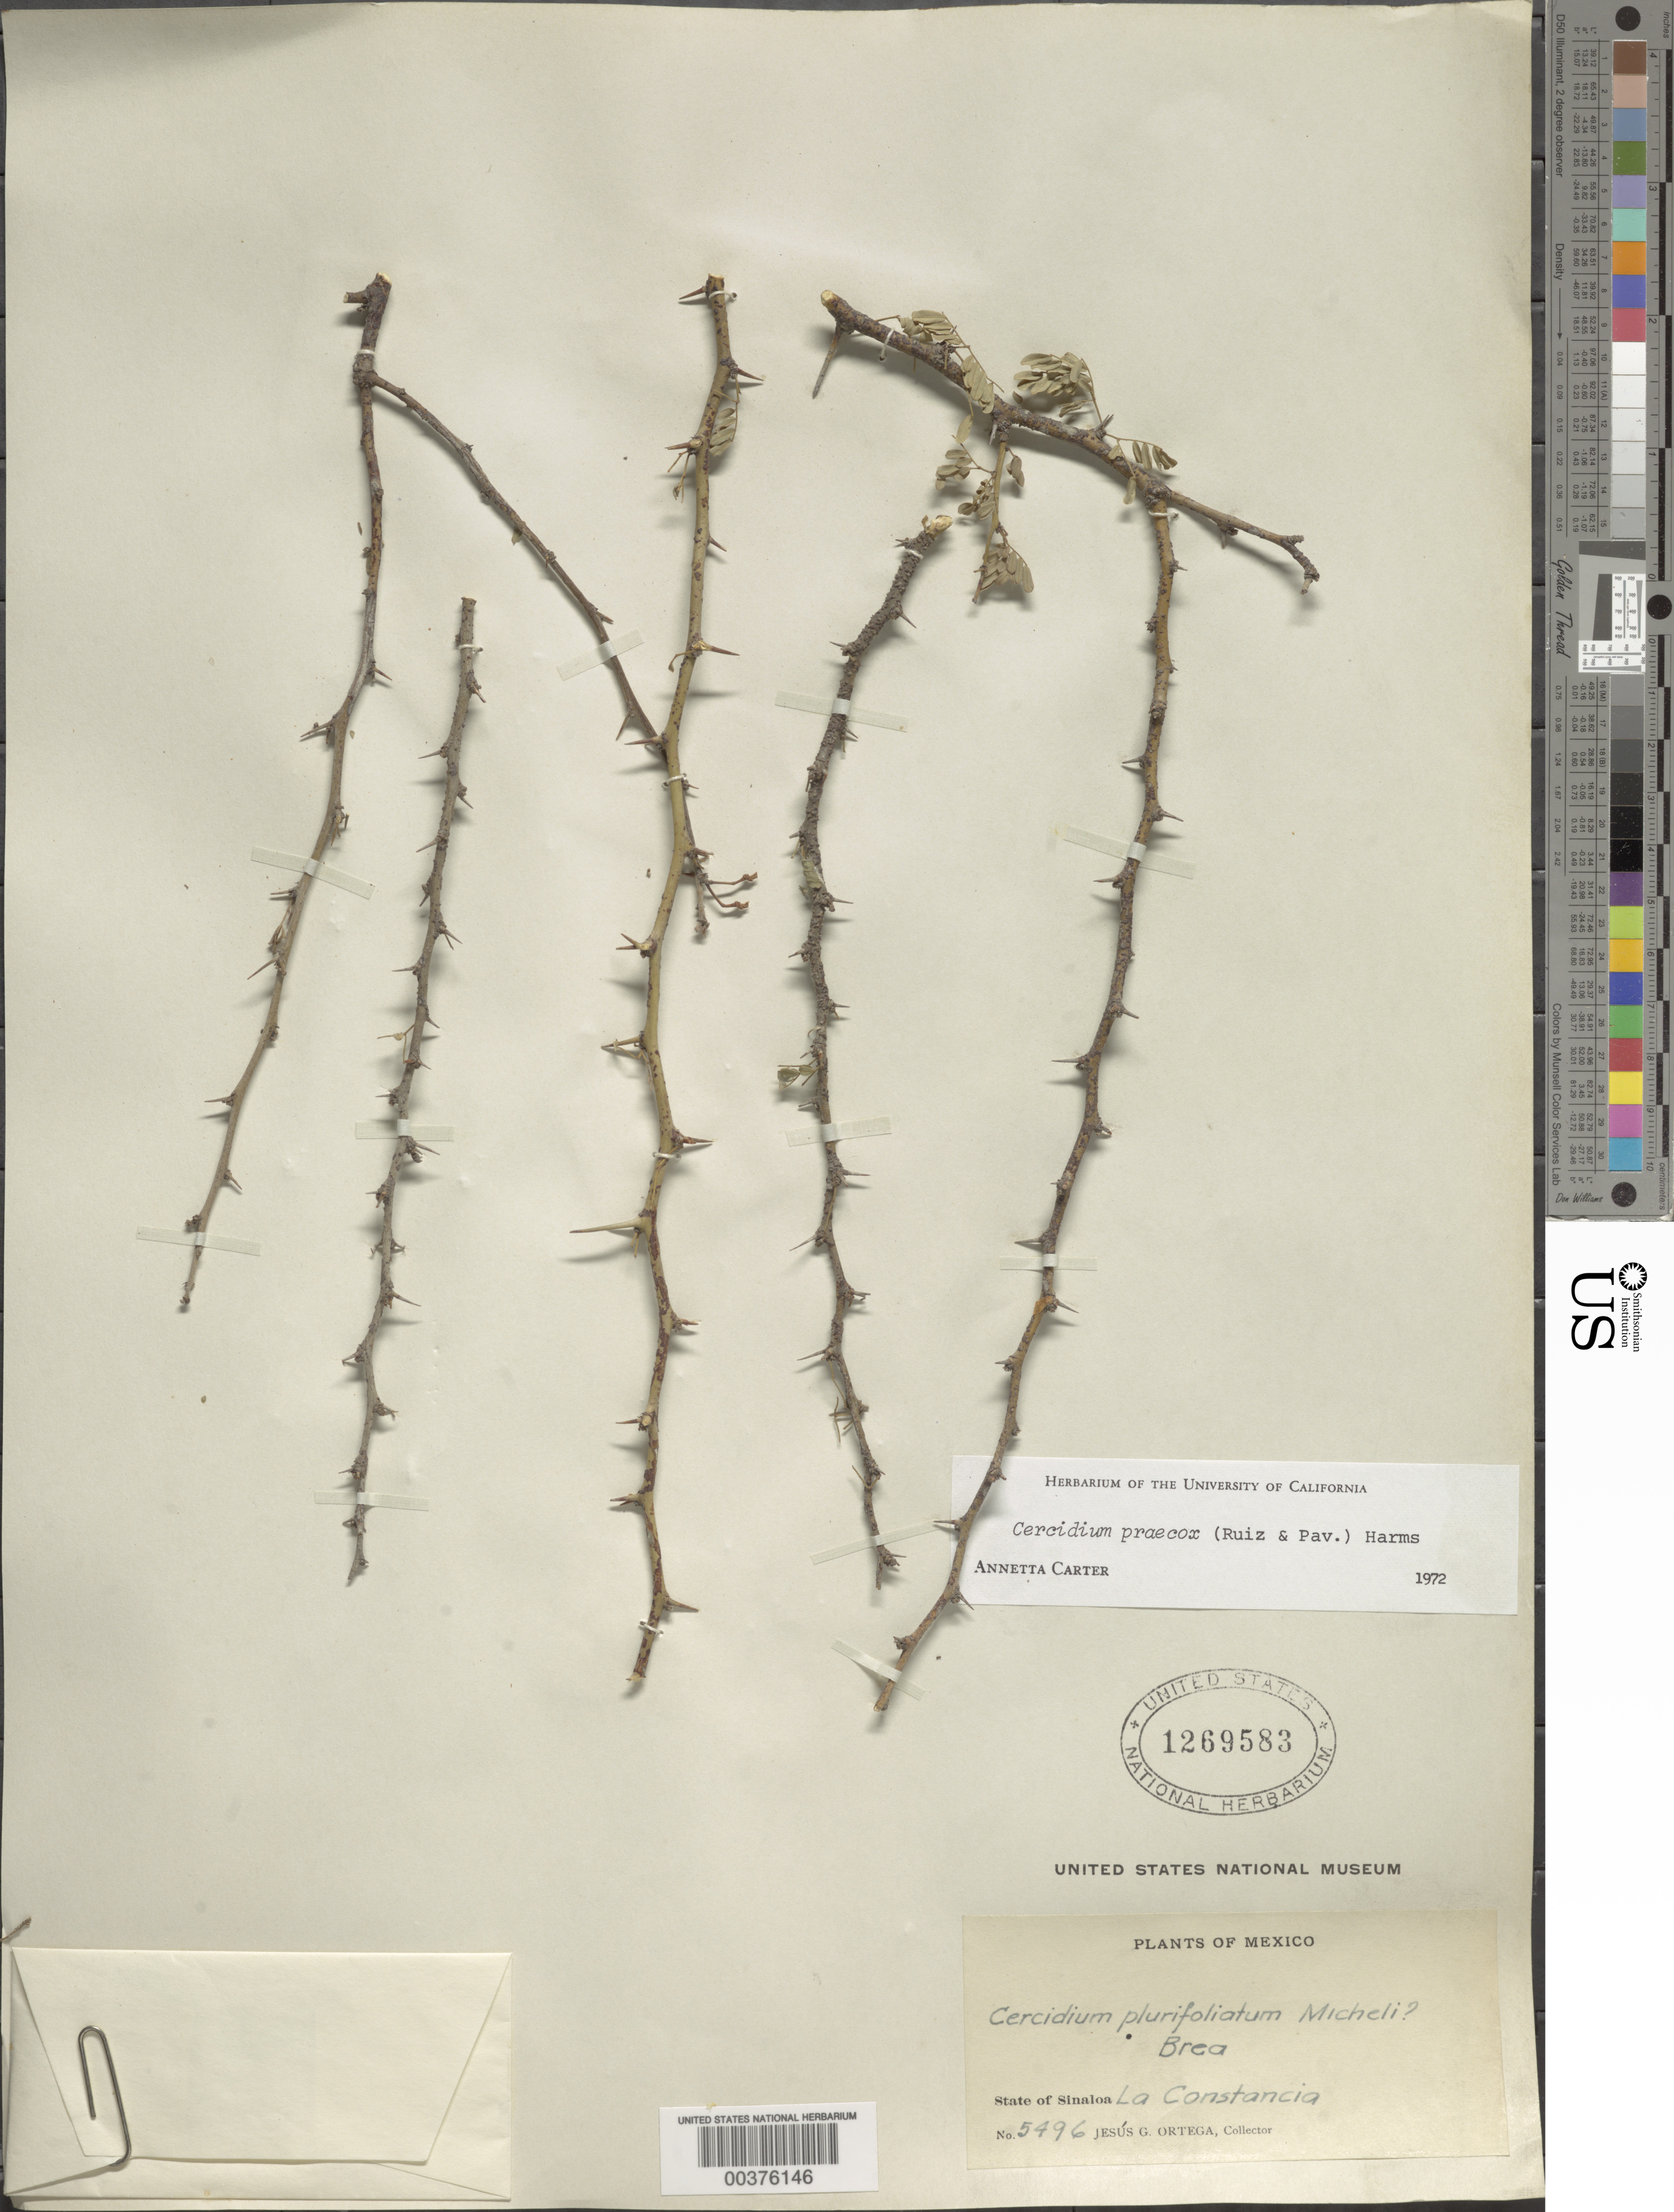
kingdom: Plantae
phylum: Tracheophyta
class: Magnoliopsida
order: Fabales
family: Fabaceae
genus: Parkinsonia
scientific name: Parkinsonia praecox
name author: (Ruiz & Pav.) J.E. Hawkins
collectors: J. Ortega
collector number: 5496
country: Mexico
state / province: Sinaloa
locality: La constancia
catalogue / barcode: US 1269583